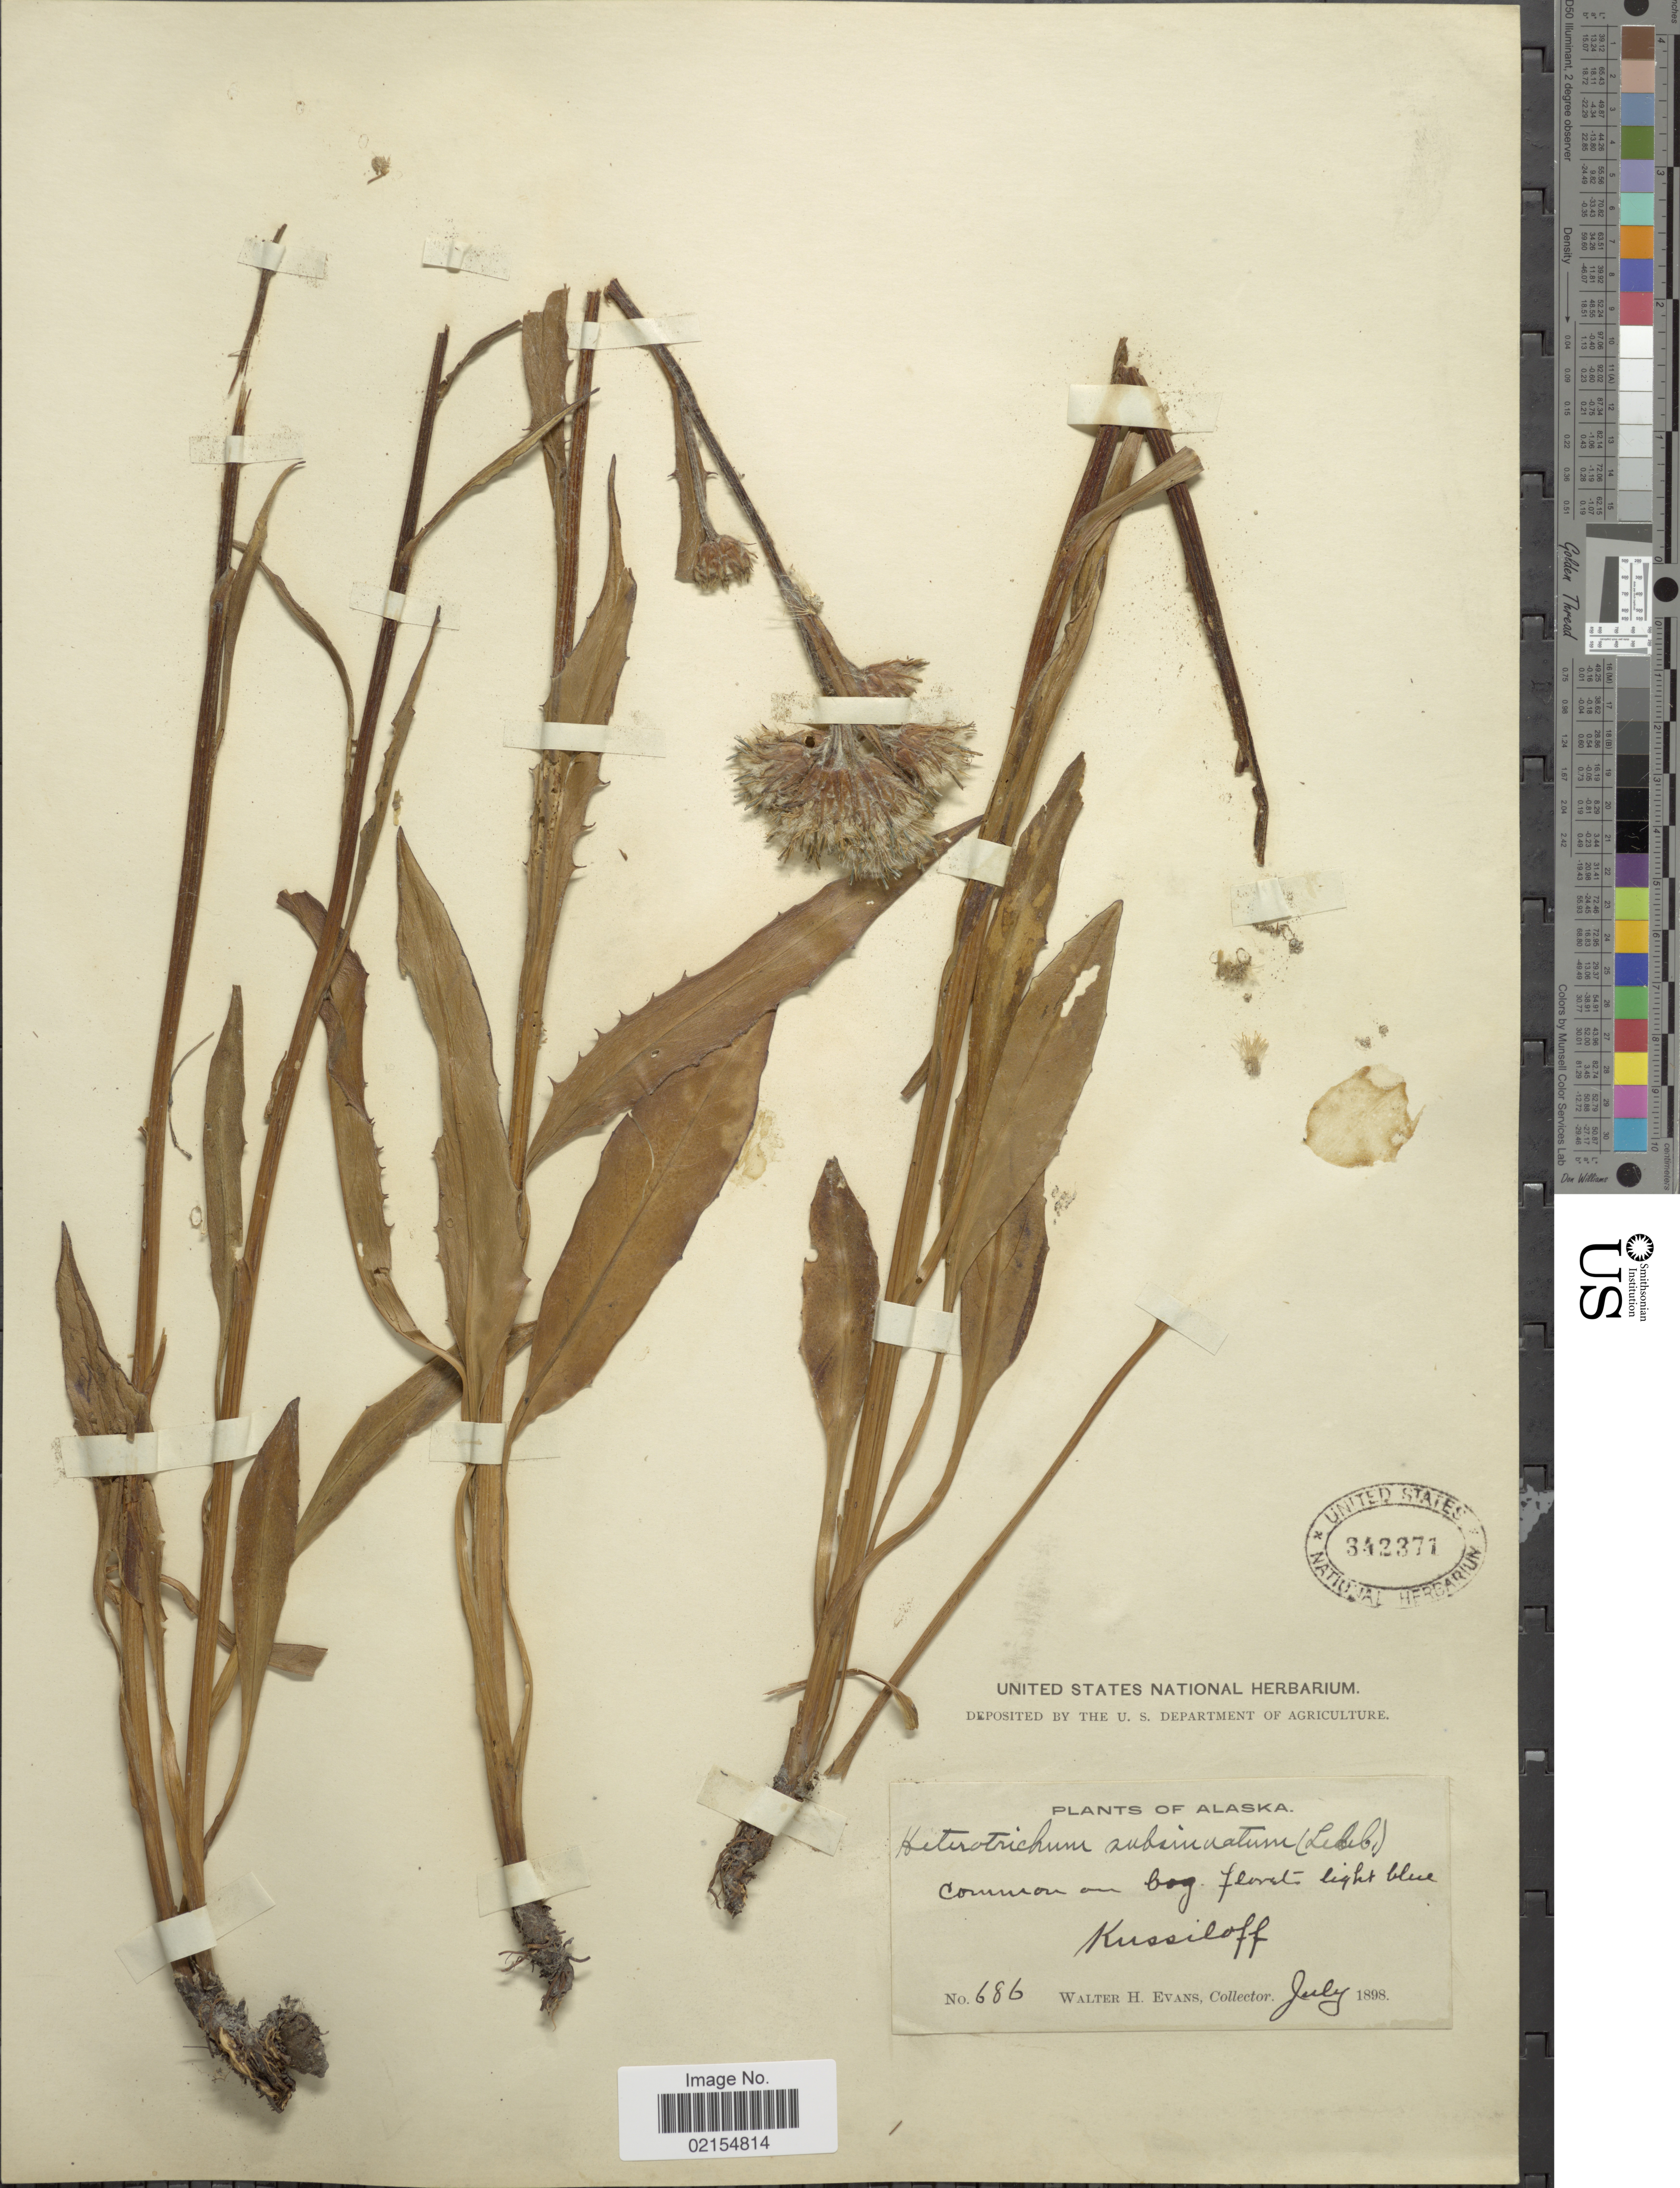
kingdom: Plantae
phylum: Tracheophyta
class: Magnoliopsida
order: Asterales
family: Asteraceae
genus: Saussurea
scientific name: Saussurea nuda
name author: Ledeb.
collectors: W. H. Evans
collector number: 686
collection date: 1898-07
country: United States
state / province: Alaska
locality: Kussiloff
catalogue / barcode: US 342371